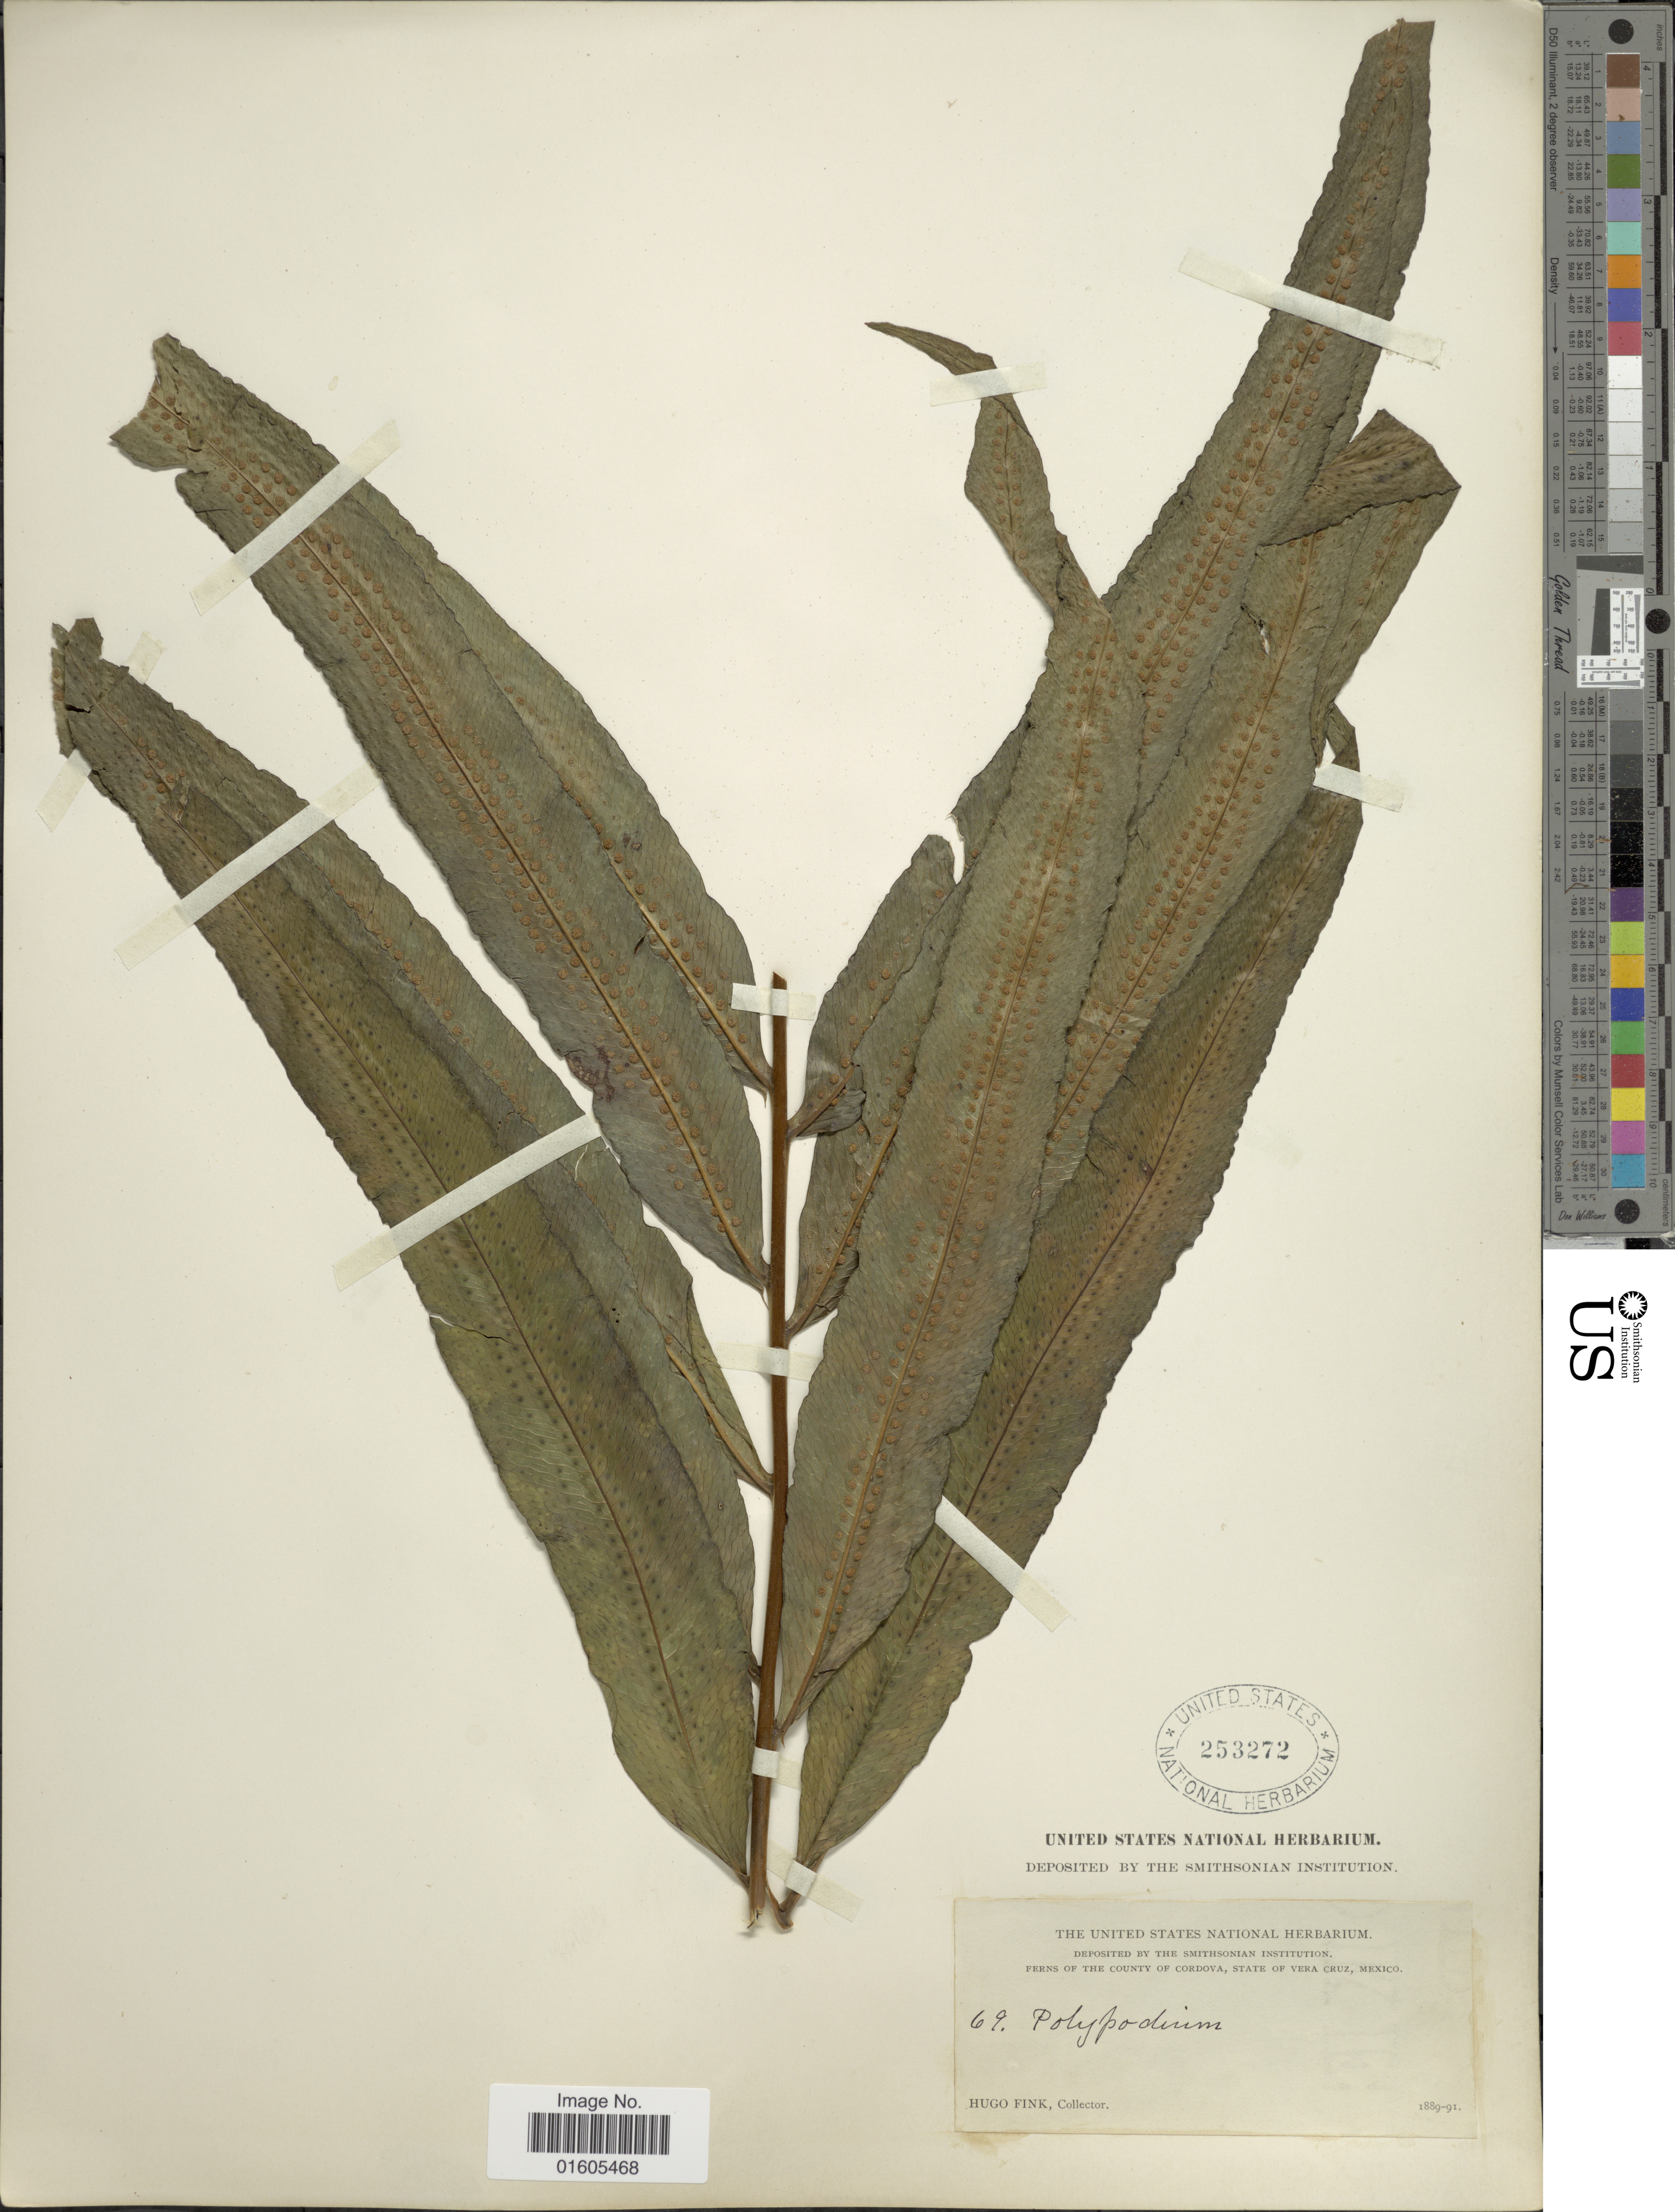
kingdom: Plantae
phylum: Tracheophyta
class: Polypodiopsida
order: Polypodiales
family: Polypodiaceae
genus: Serpocaulon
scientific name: Serpocaulon triseriale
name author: (Sw.) A.R. Sm.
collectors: H. Fink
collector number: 69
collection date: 1889/1891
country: Mexico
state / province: Veracruz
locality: Ferns of the County of Cordova, State of Vera Cruz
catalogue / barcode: US 253272